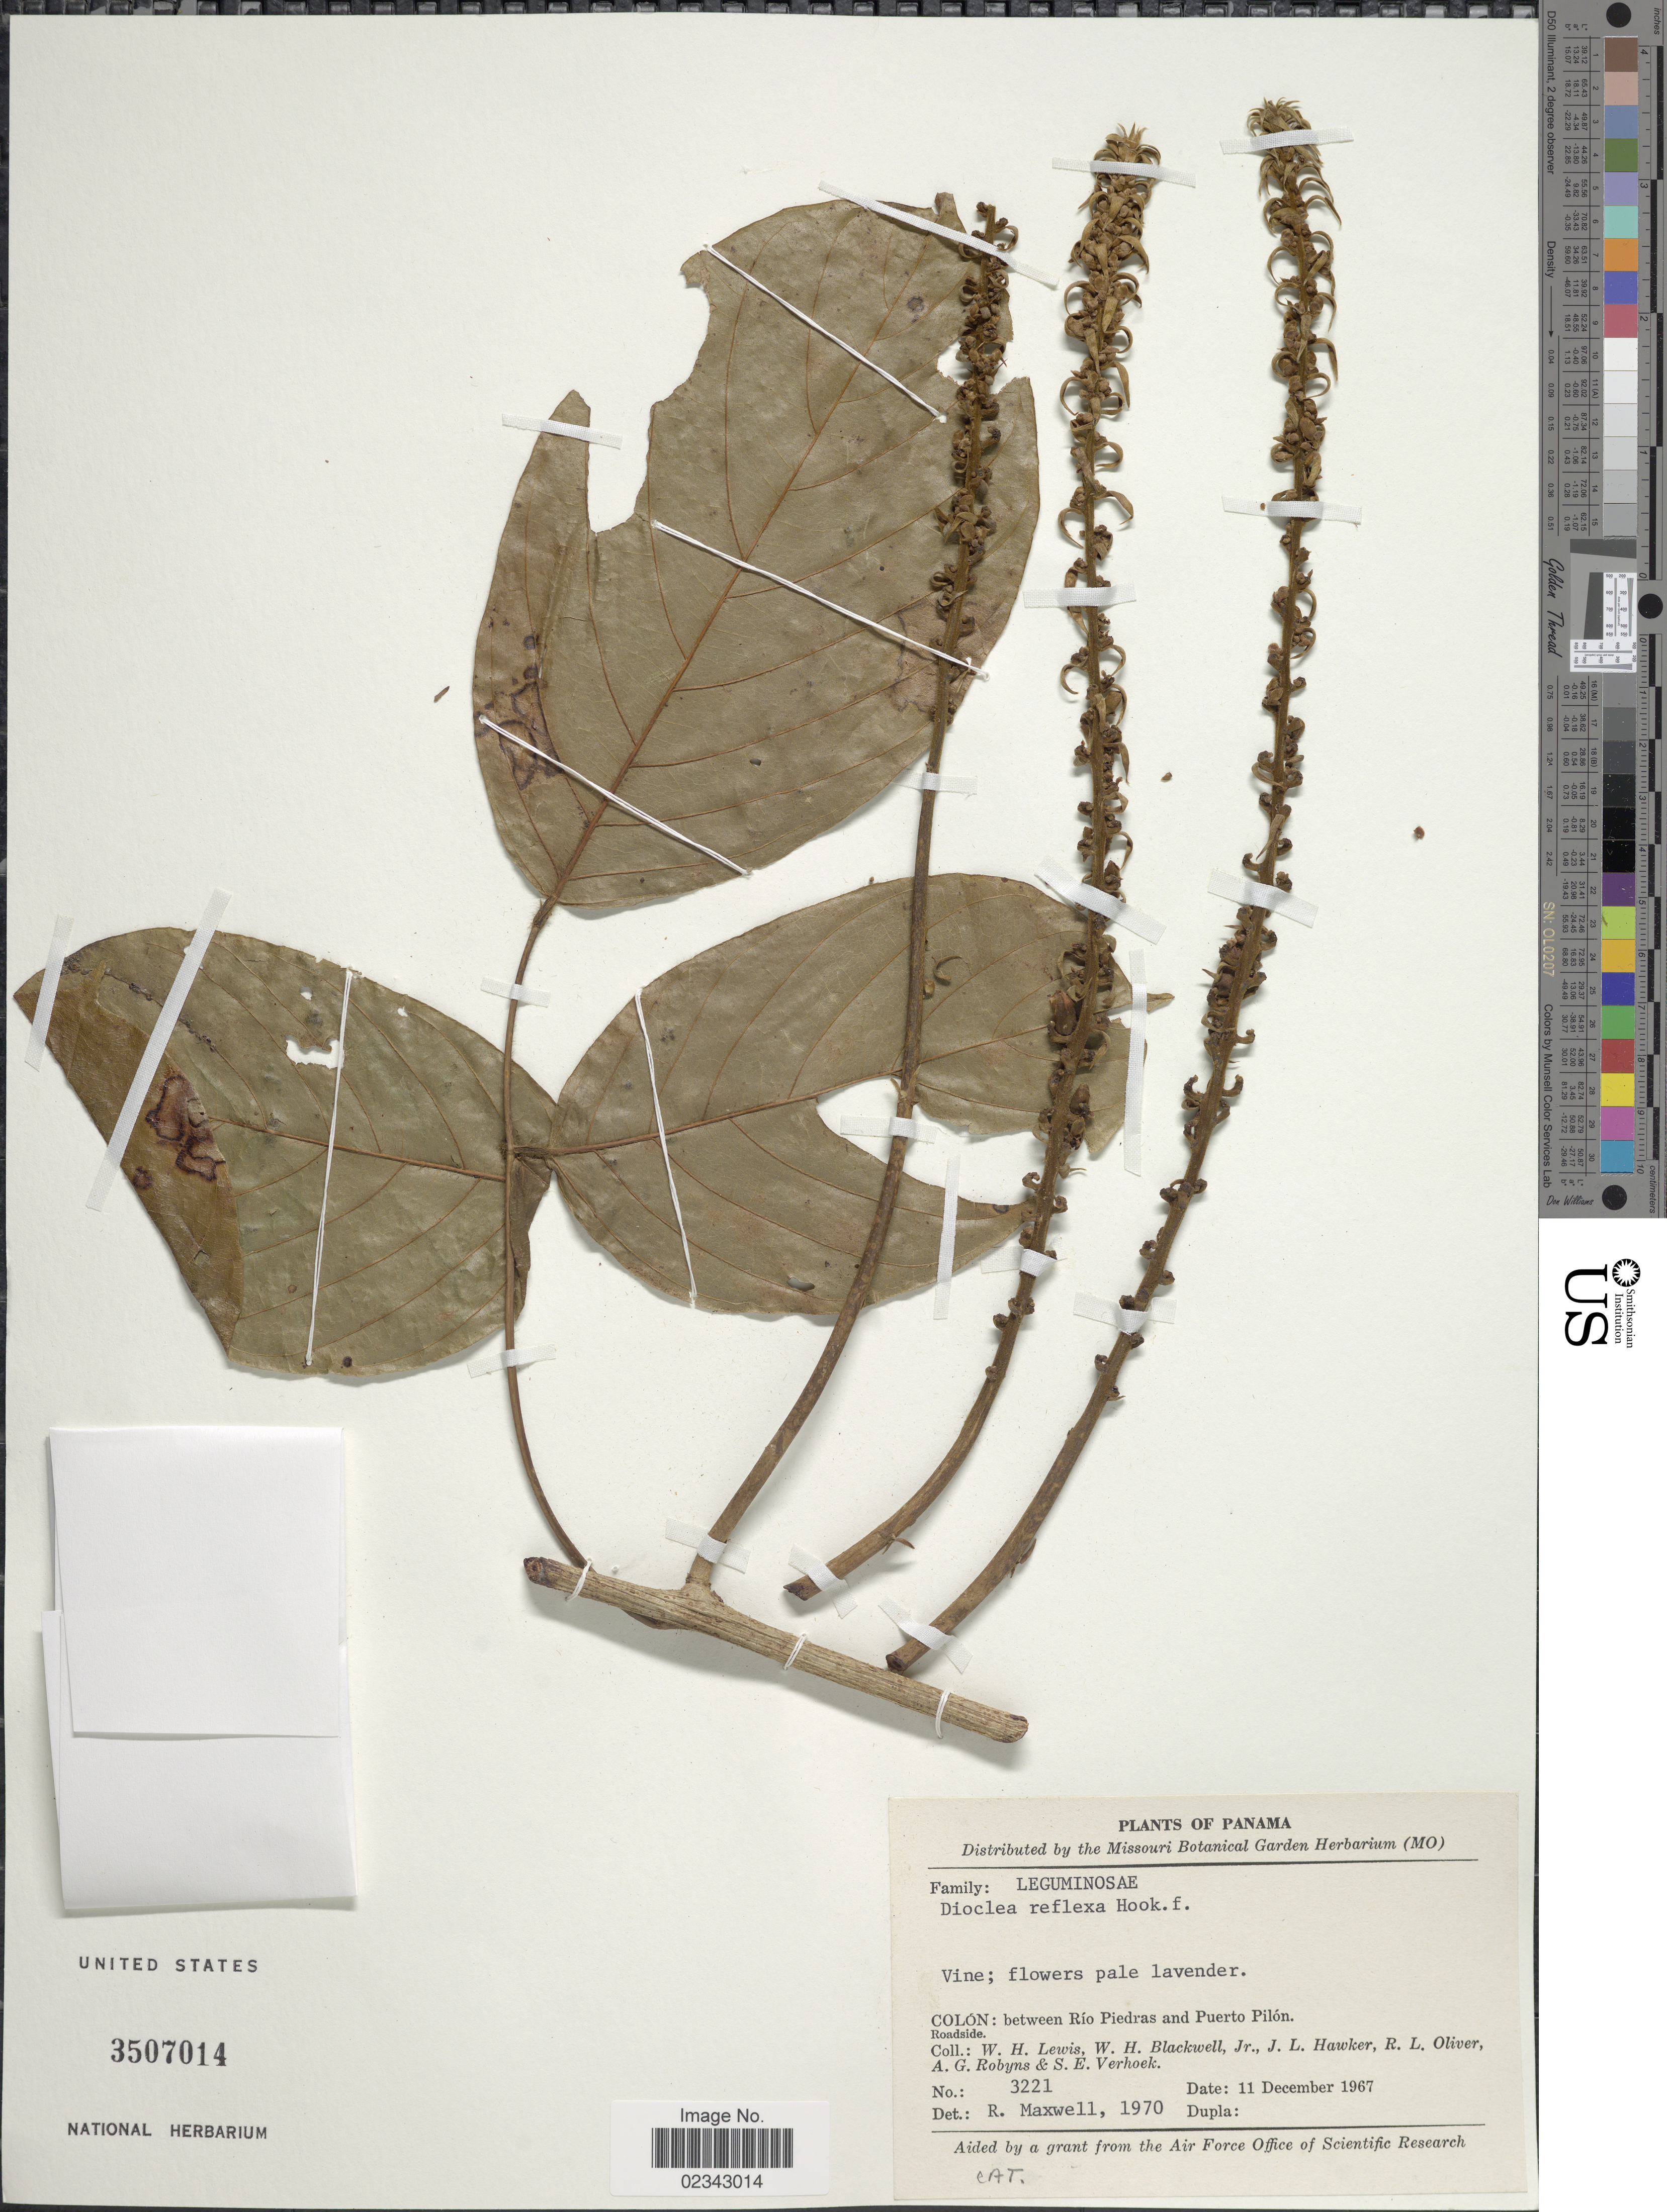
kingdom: Plantae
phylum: Tracheophyta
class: Magnoliopsida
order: Fabales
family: Fabaceae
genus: Macropsychanthus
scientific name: Macropsychanthus comosus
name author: (G. Mey.) L.P. Queiroz & Snak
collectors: W. H. Lewis, W. H. Blackwell, J. L. Hawker, R. Oliver & et al.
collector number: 3221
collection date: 1967-12-11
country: Panama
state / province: Colón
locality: Colón: between Río Piedras and Puerto Pilón. Roadside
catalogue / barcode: US 3507014